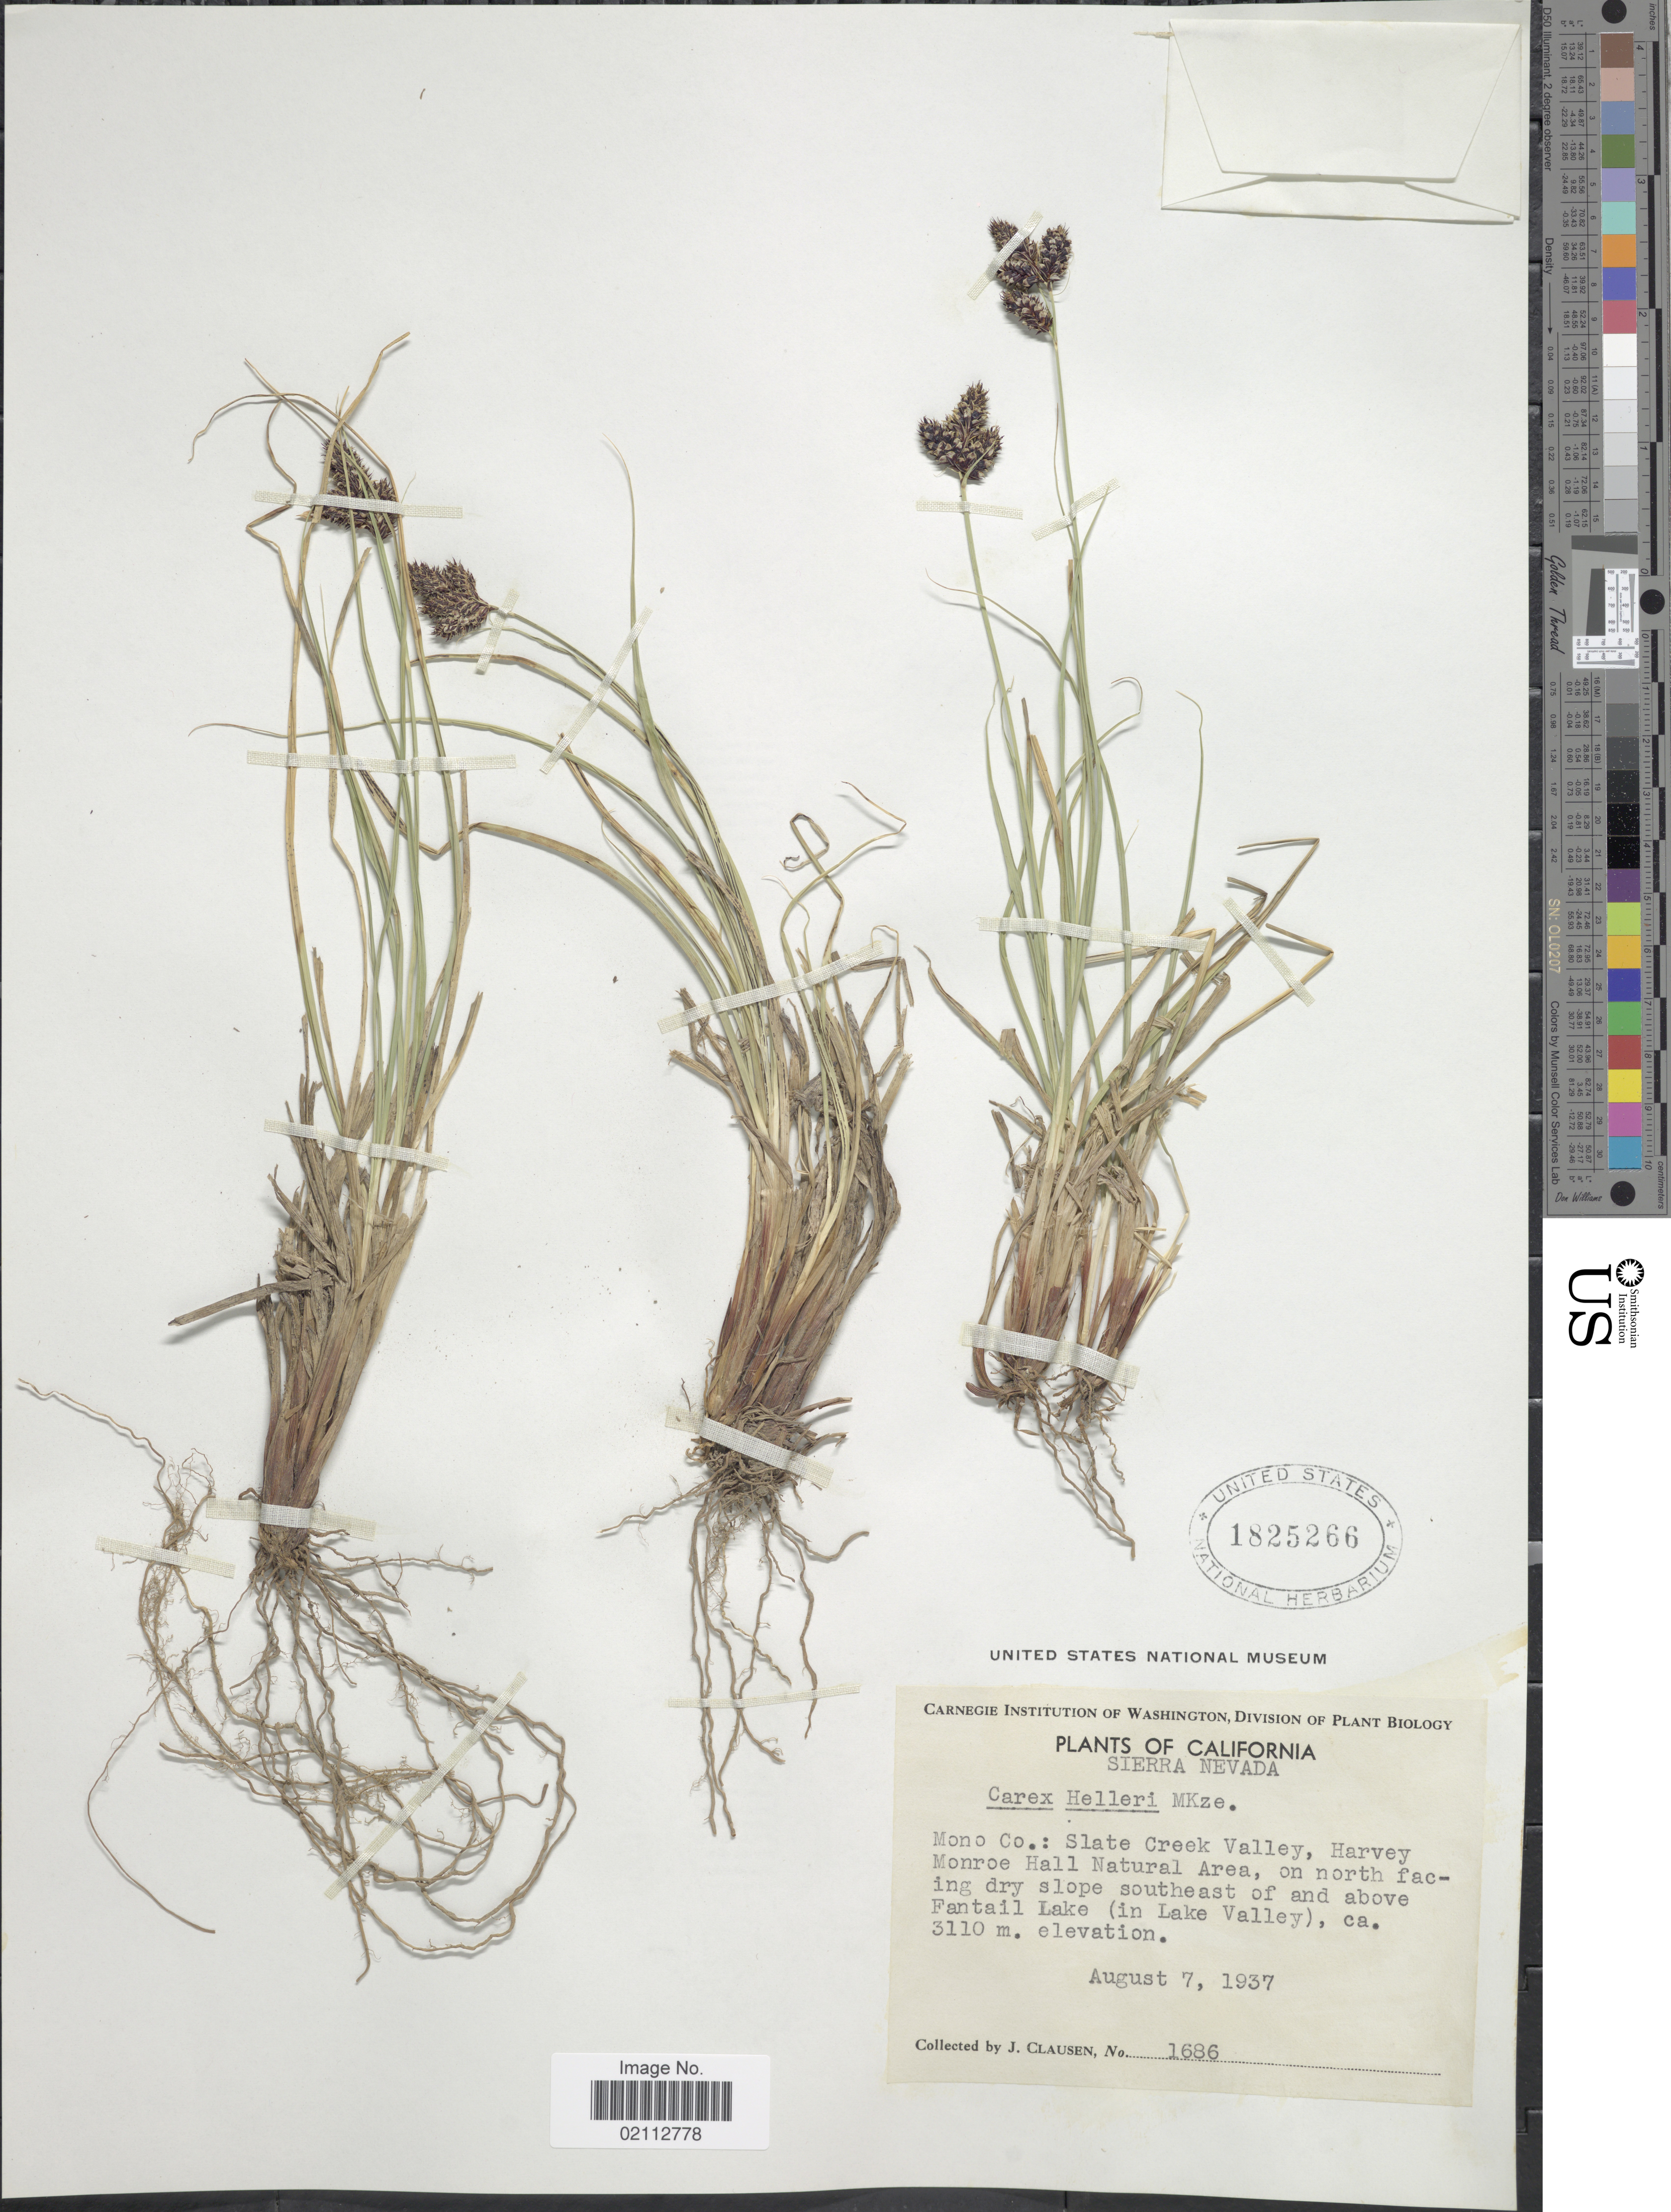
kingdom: Plantae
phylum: Tracheophyta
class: Liliopsida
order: Poales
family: Cyperaceae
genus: Carex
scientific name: Carex helleri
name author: Mack.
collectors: J. Clausen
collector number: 1686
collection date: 1937-08-07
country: United States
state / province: California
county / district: Mono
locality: Sierra Nevada. Mono Co.: Slate creek Valley, Harvey Monroe Hall Natural Area, on north facing dry slope southeast of and above Fantail Lake (in Lake Valley)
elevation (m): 3110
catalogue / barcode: US 1825266